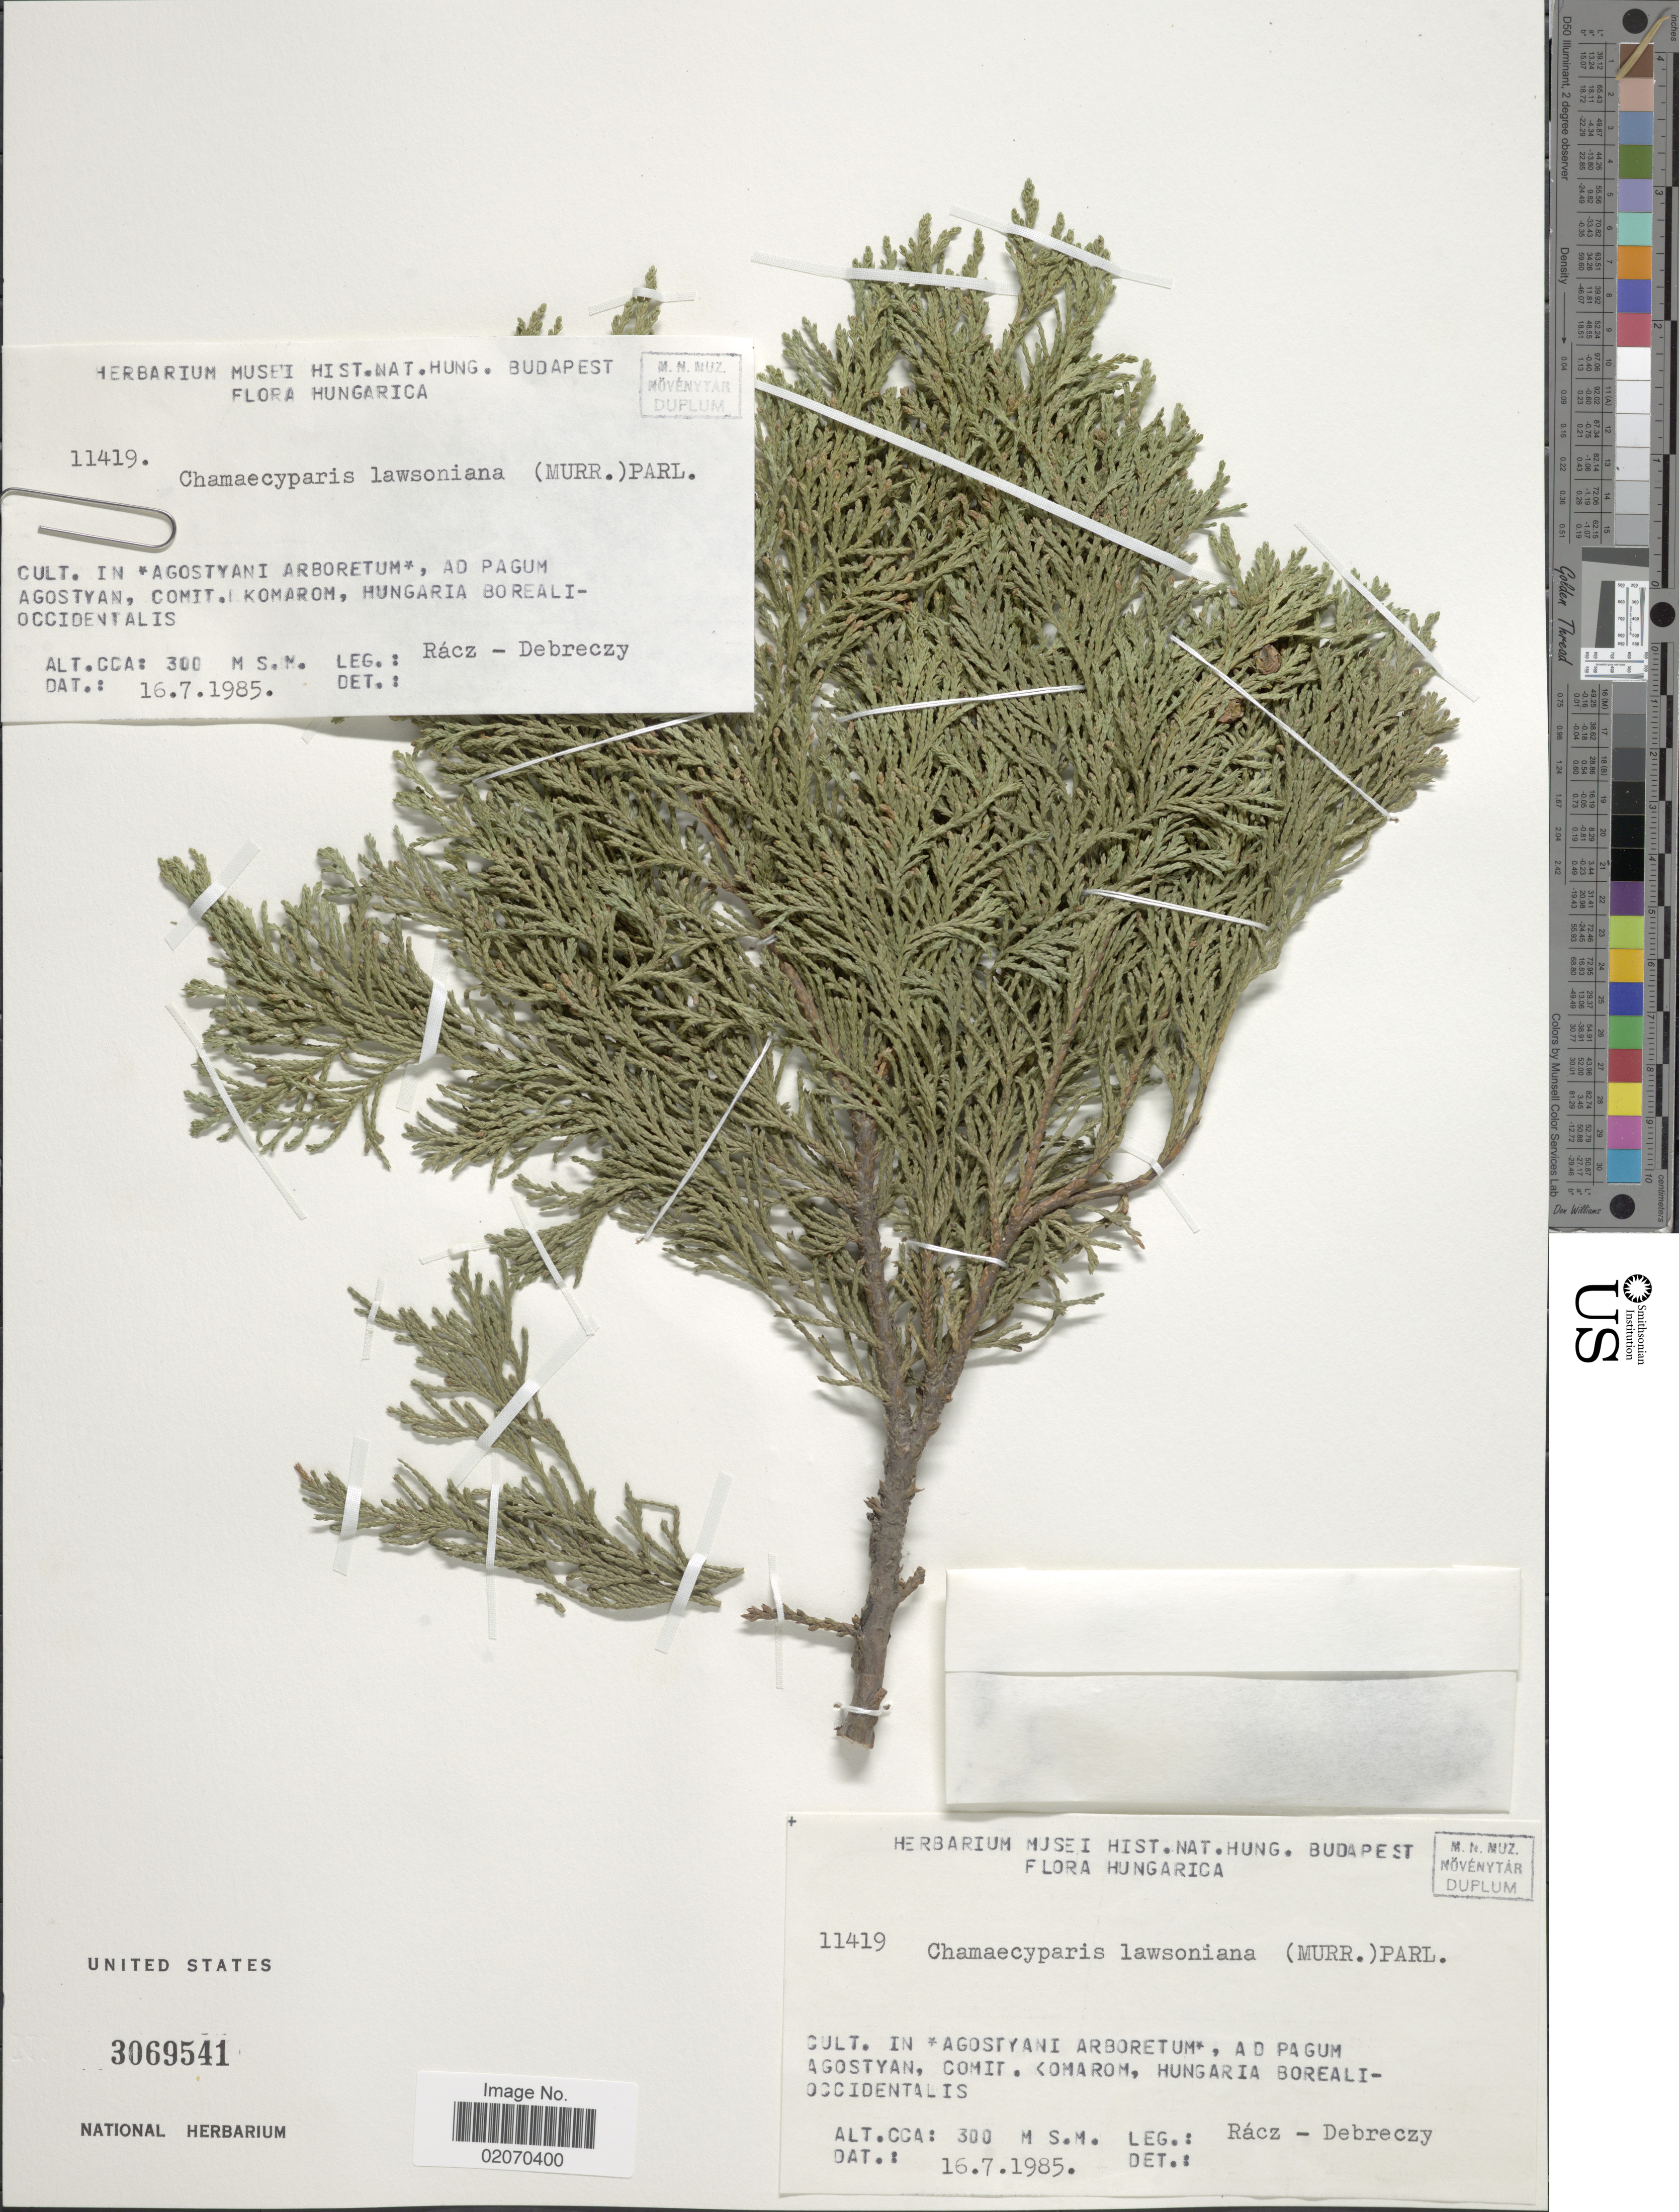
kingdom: Plantae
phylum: Tracheophyta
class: Pinopsida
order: Pinales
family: Cupressaceae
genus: Chamaecyparis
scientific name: Chamaecyparis lawsoniana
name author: (A. Murray bis) Parl.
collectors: Rácz & Z. Debreczy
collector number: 11419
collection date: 1985-07-16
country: Hungary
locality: Agostyani Arborerum, ad pagum Agostyan, comit, Komarom, Hungaria Boreali-Occidentalis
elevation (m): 300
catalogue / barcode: US 3069541